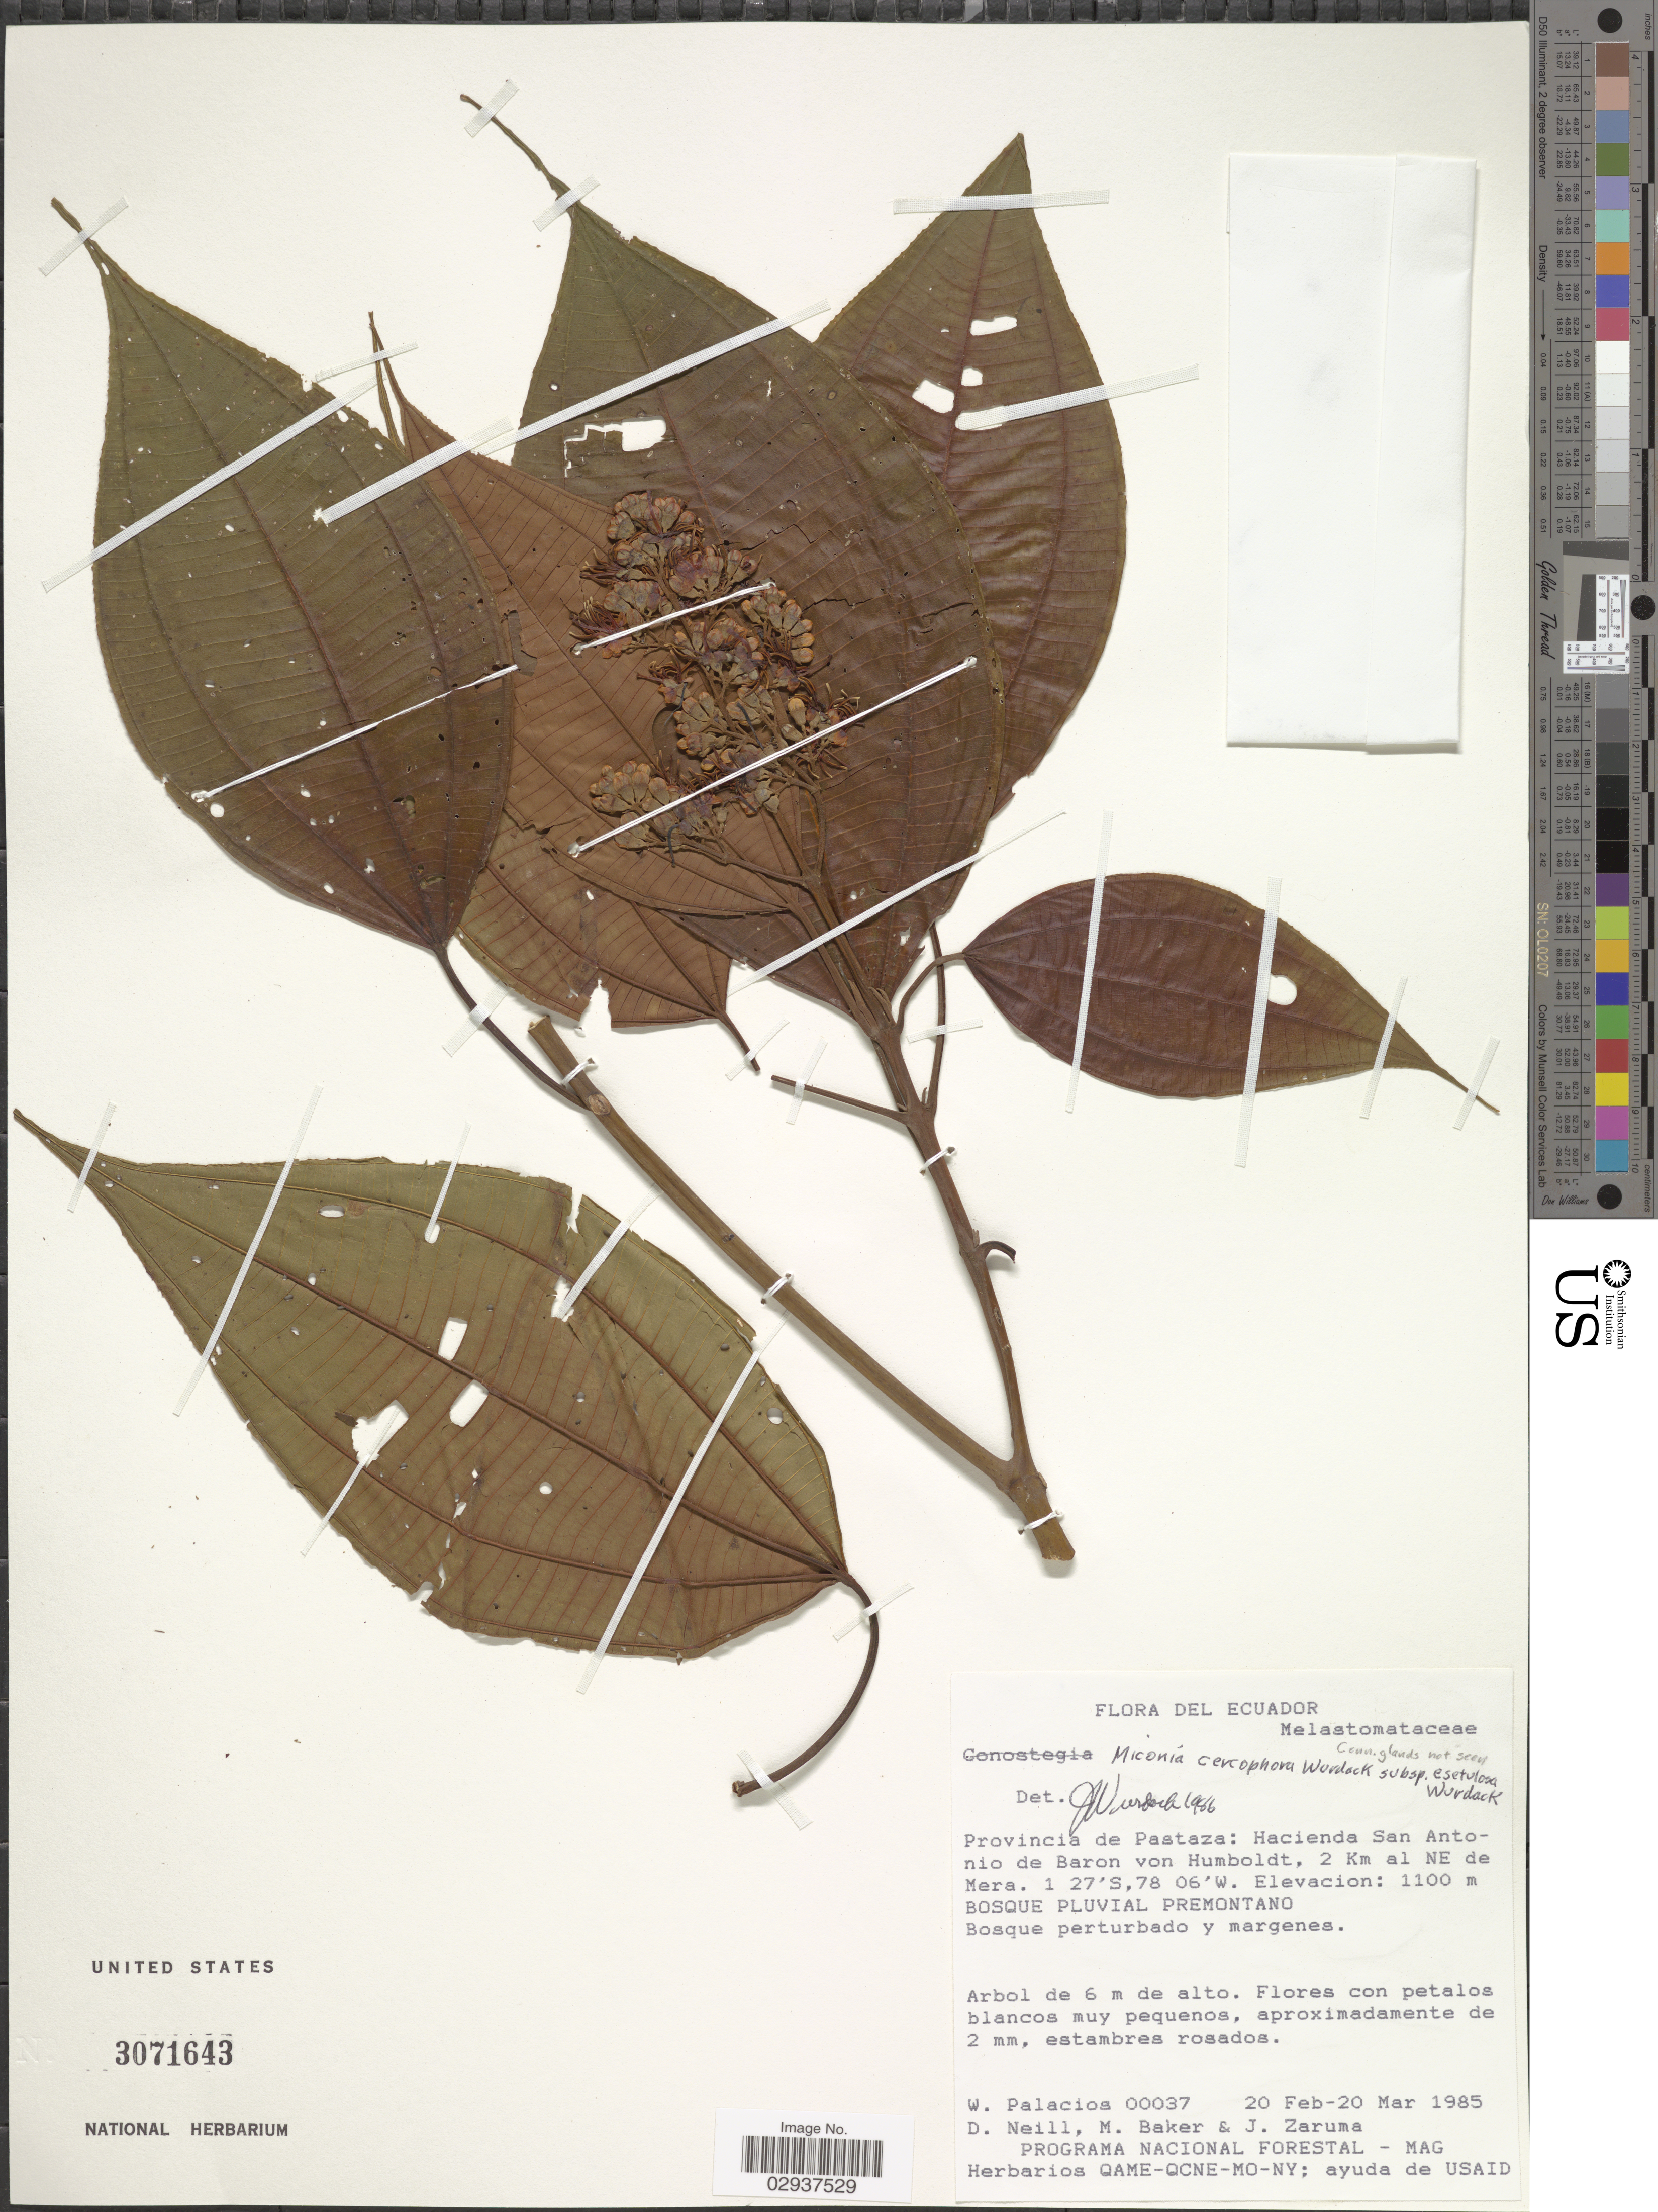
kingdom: Plantae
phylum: Tracheophyta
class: Magnoliopsida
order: Myrtales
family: Melastomataceae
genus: Miconia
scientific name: Miconia cercophora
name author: Wurdack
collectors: W. Palacios, D. Neill, M. Baker & J. Zaruma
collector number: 00037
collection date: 1985-02-20/1985-03-20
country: Ecuador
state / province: Pastaza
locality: Hacienda San Antonio de Baron von Humboldt, 2 Km al NE de Mera.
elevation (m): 1100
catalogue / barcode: US 3071643